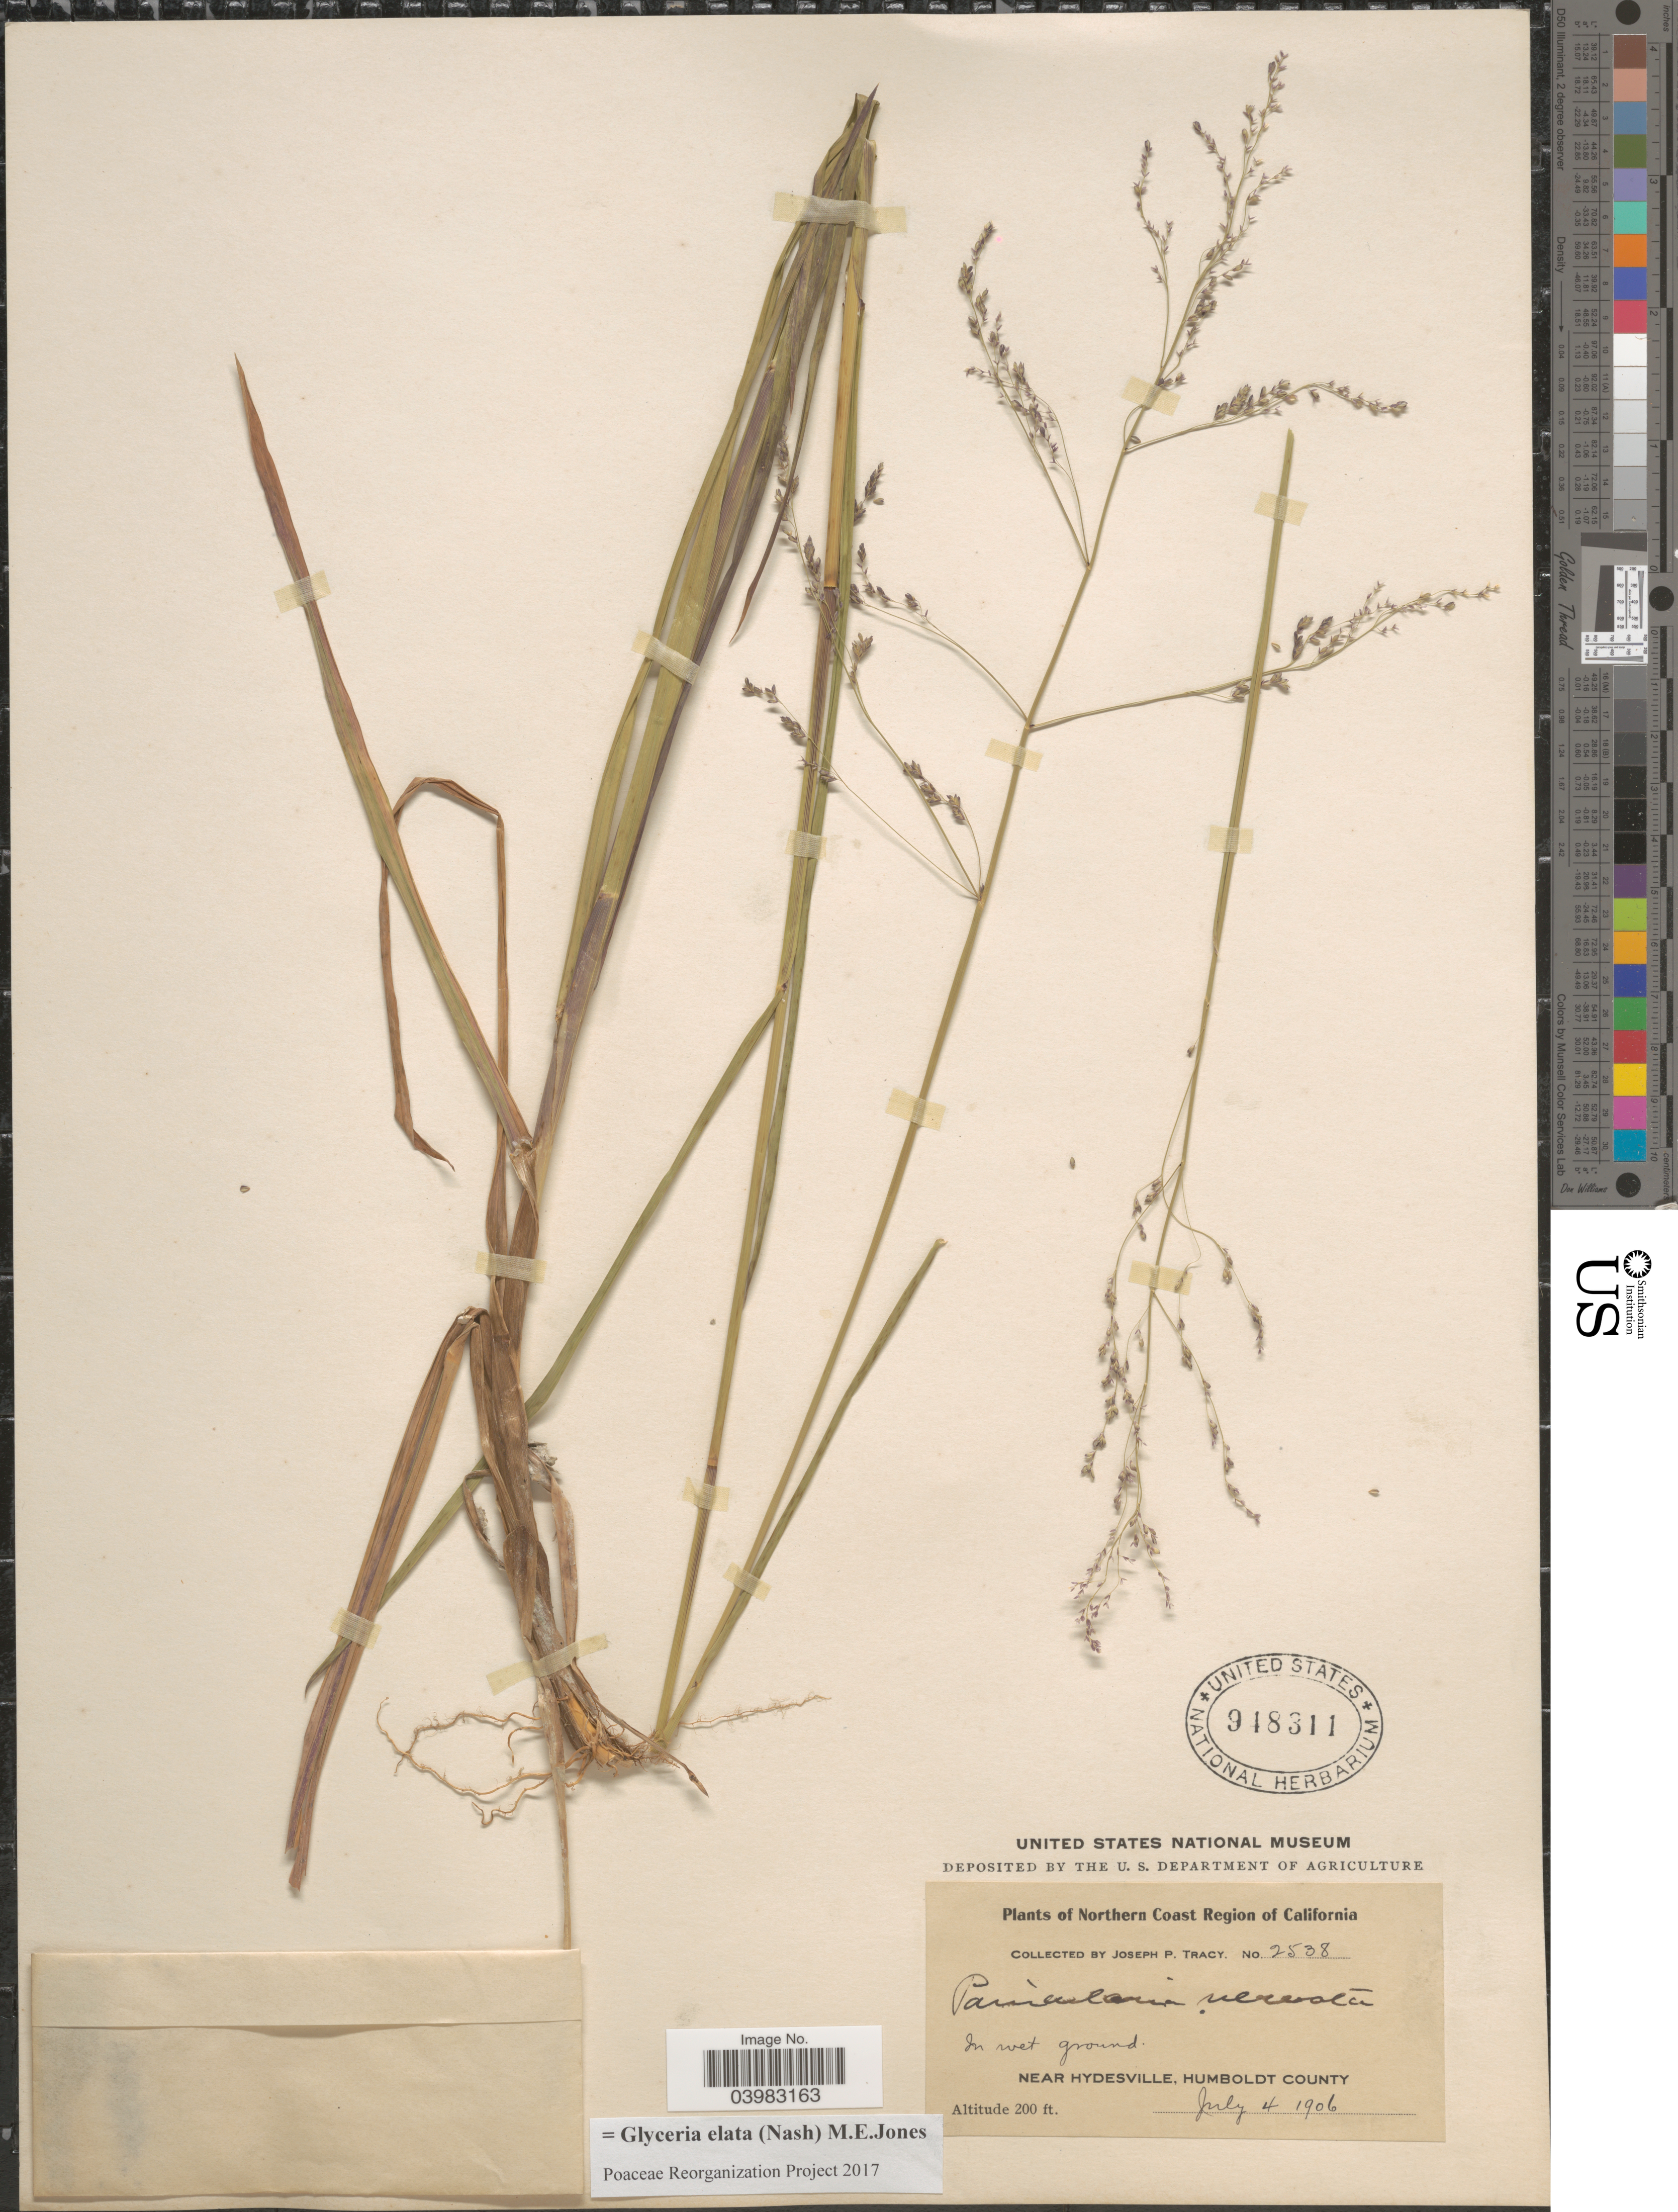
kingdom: Plantae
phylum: Tracheophyta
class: Liliopsida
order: Poales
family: Poaceae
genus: Glyceria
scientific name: Glyceria elata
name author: (Nash) M.E. Jones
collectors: J. Tracy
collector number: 2538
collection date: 1906-07-04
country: United States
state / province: California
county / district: Humboldt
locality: Northern Coast Region of California. Near Hydesville, Humboldt County.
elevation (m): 61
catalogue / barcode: US 948311